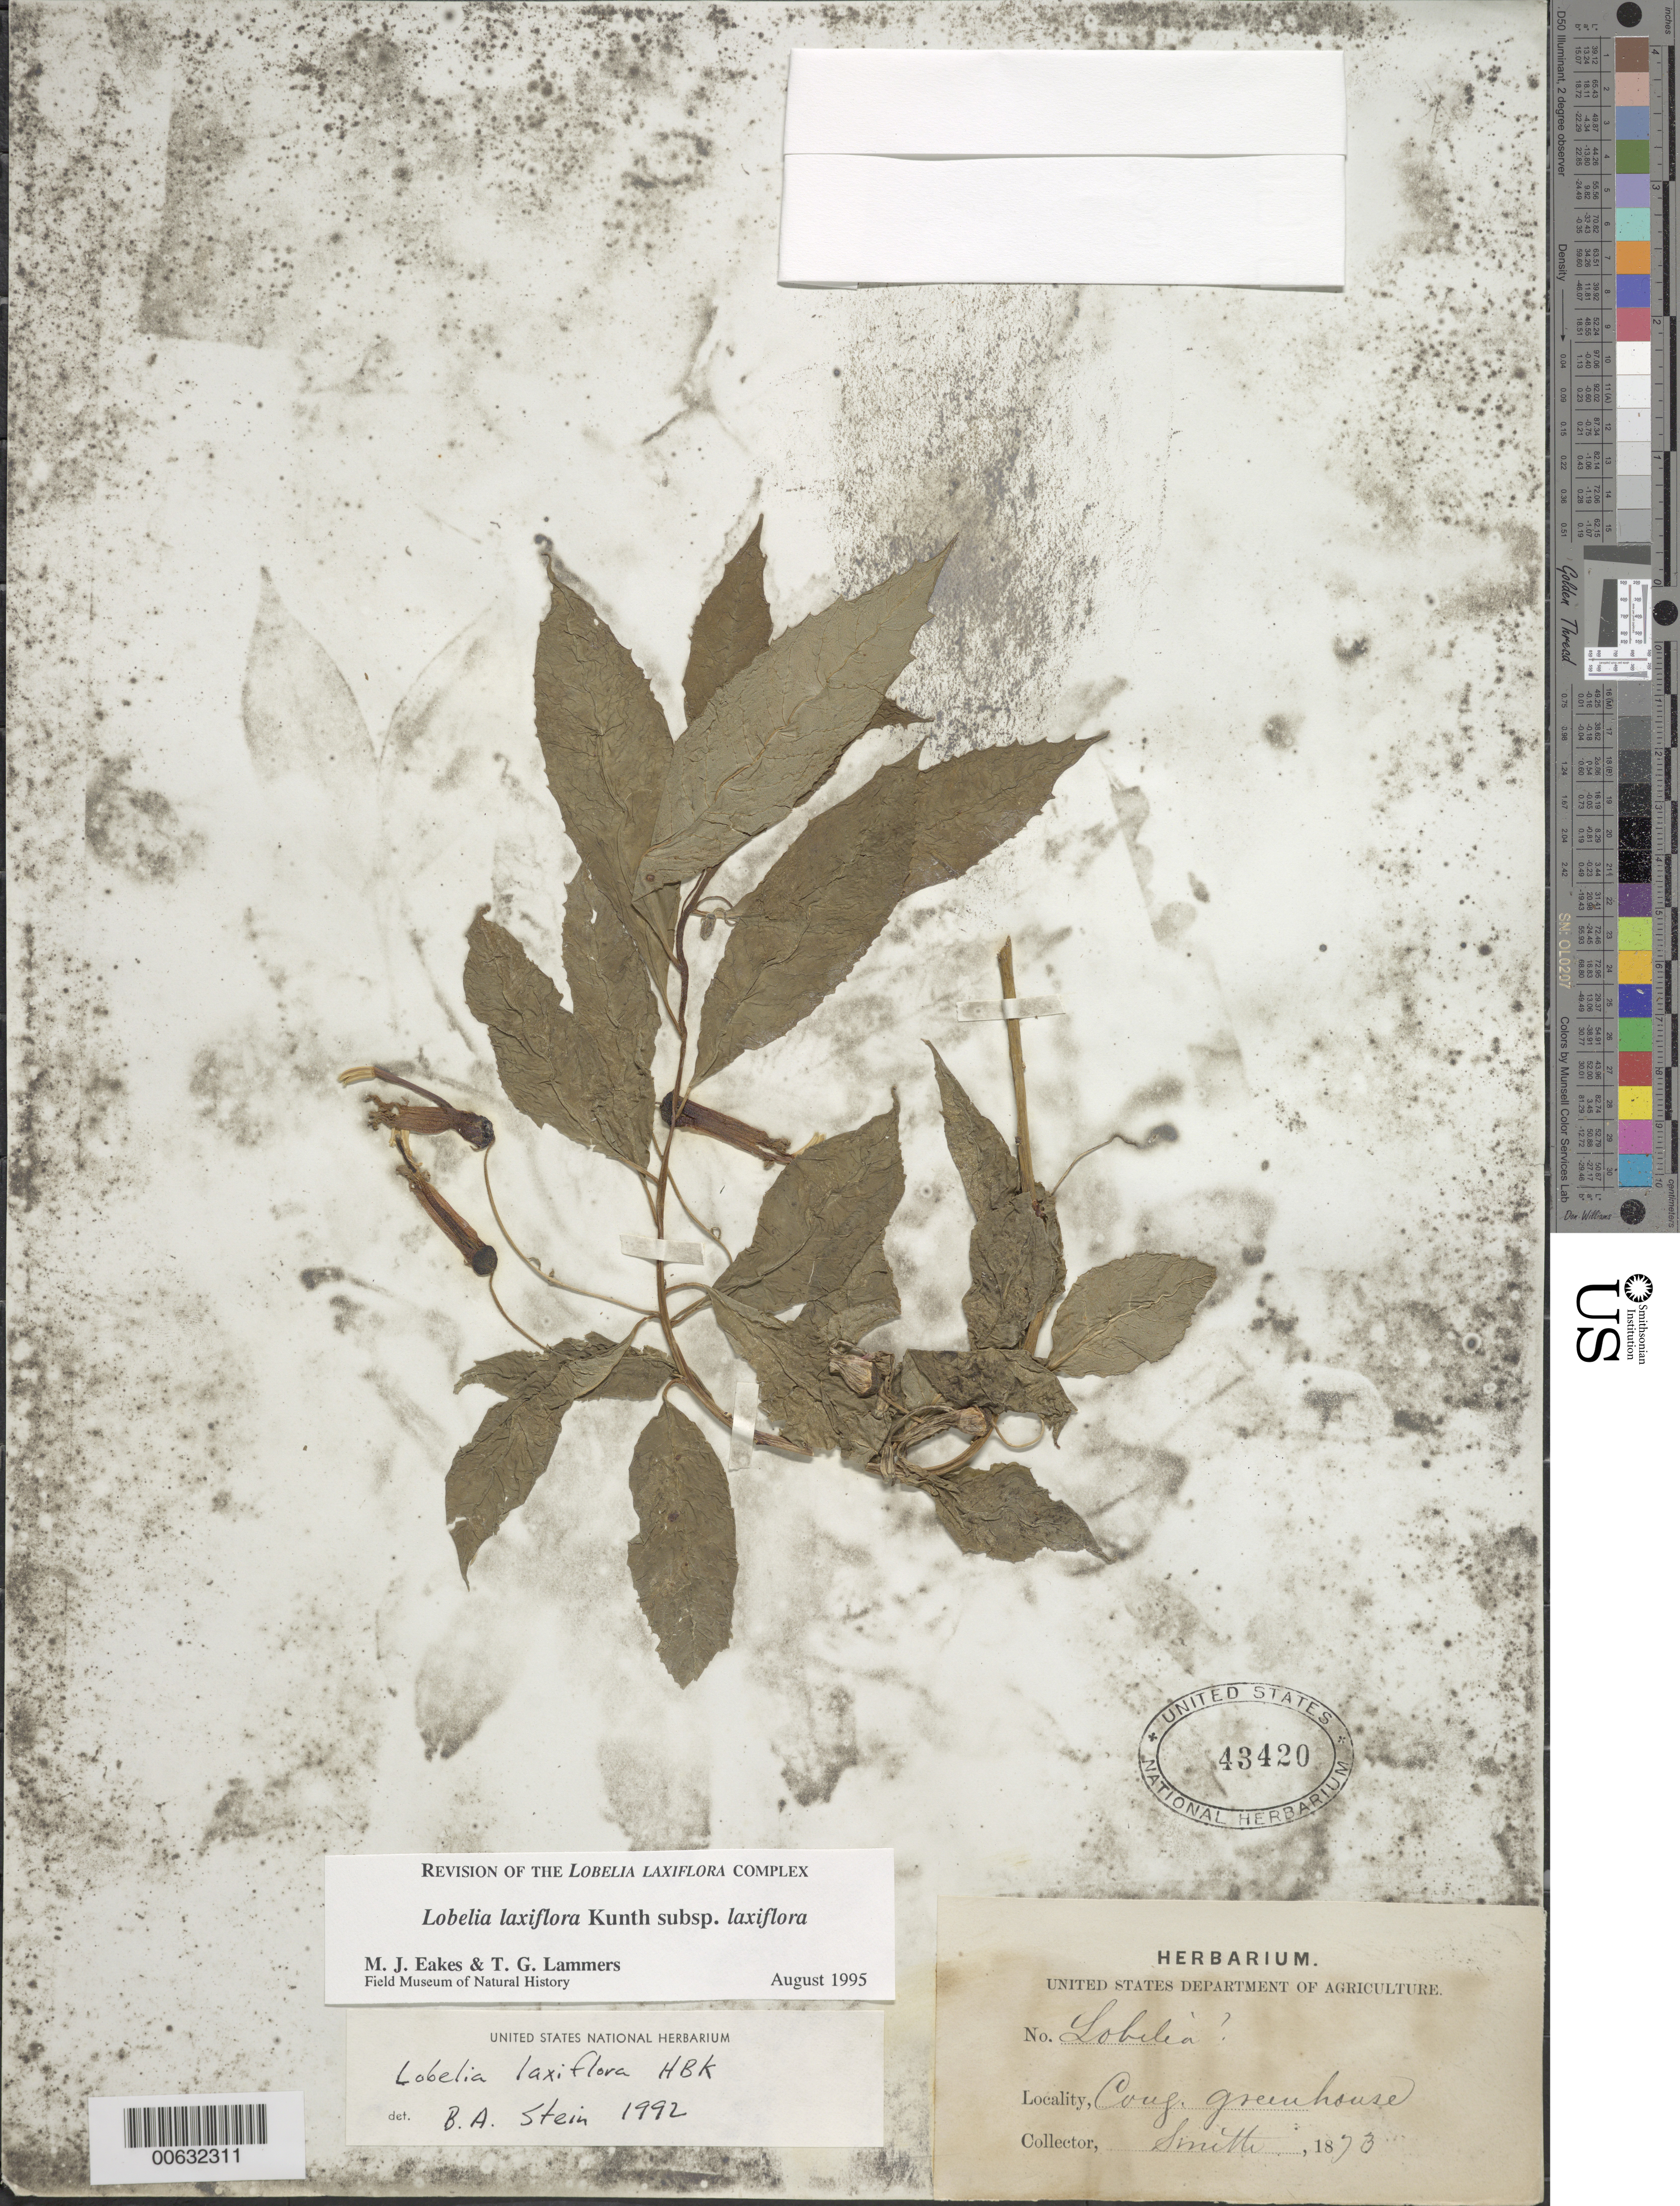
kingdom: Plantae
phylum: Tracheophyta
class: Magnoliopsida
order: Asterales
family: Campanulaceae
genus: Lobelia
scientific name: Lobelia laxiflora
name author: Kunth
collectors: -- Smith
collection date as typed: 1873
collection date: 1873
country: United States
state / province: District of Columbia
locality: Congressional Greenhouse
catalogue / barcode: US 43420